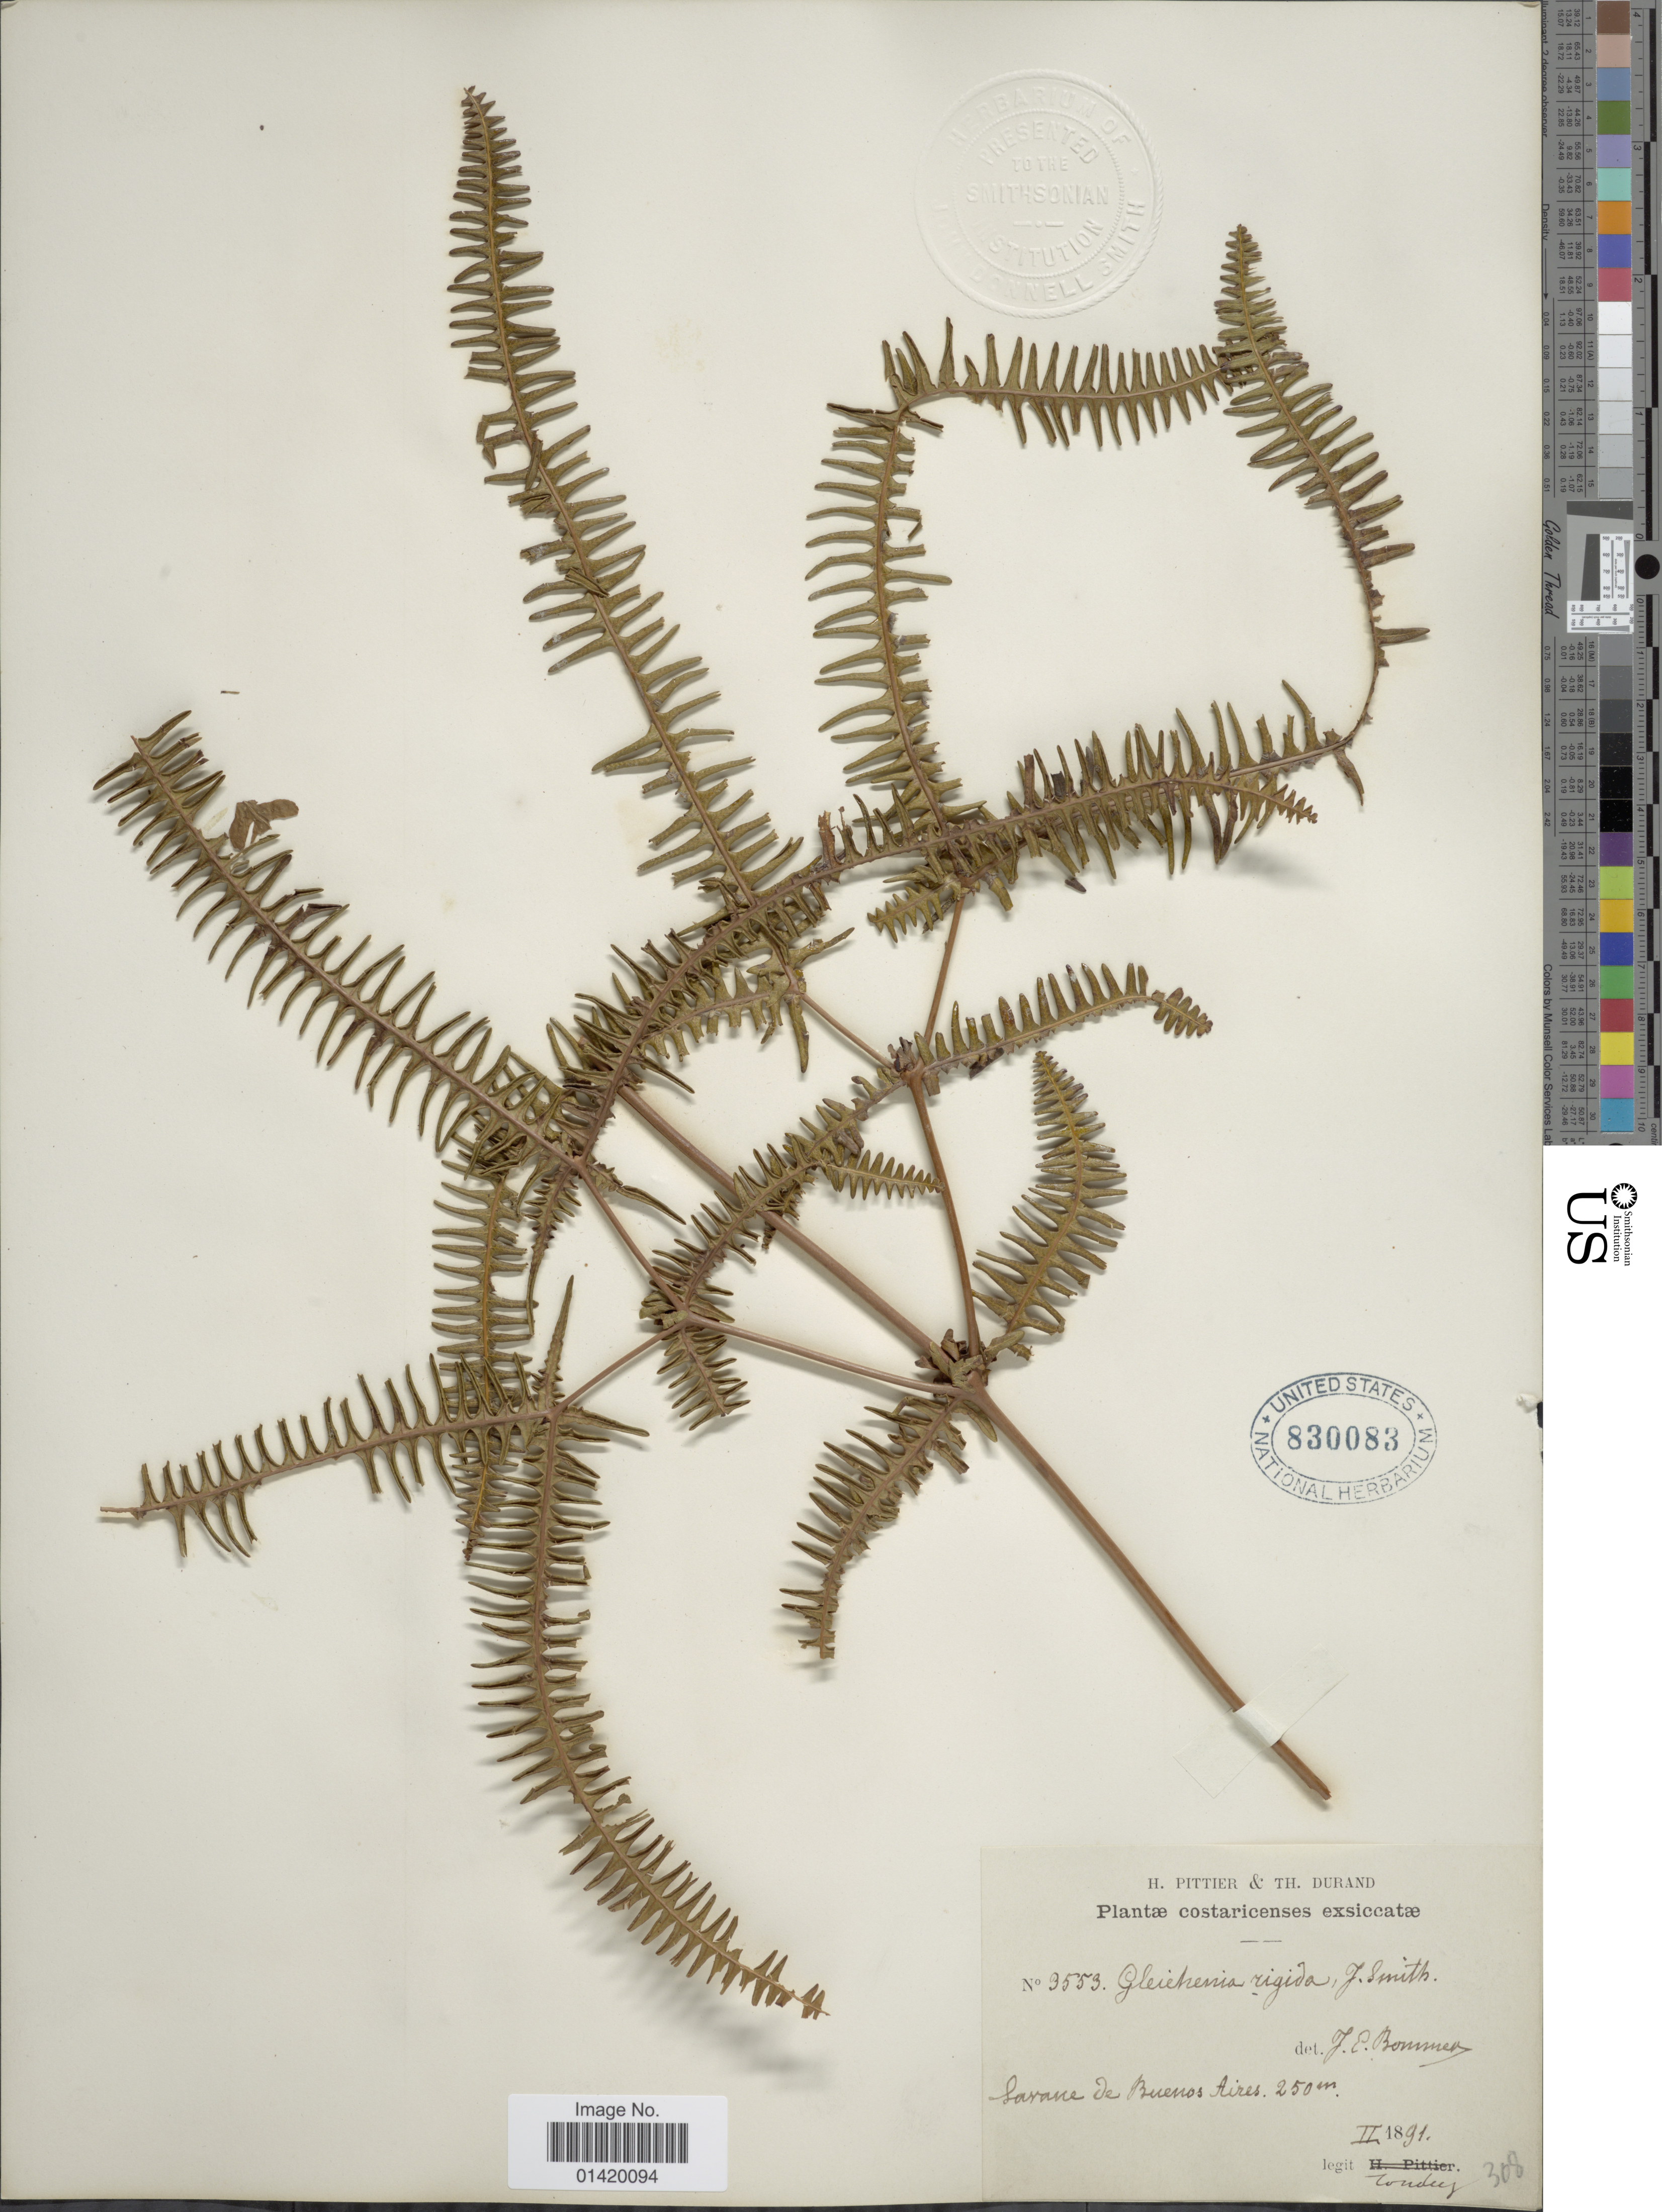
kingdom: Plantae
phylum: Tracheophyta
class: Polypodiopsida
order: Gleicheniales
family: Gleicheniaceae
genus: Dicranopteris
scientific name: Dicranopteris flexuosa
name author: (Schrad.) Underw.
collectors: A. Tonduz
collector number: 3553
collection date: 1891-02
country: Costa Rica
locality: Savane de Buenos Aires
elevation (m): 250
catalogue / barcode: US 830083